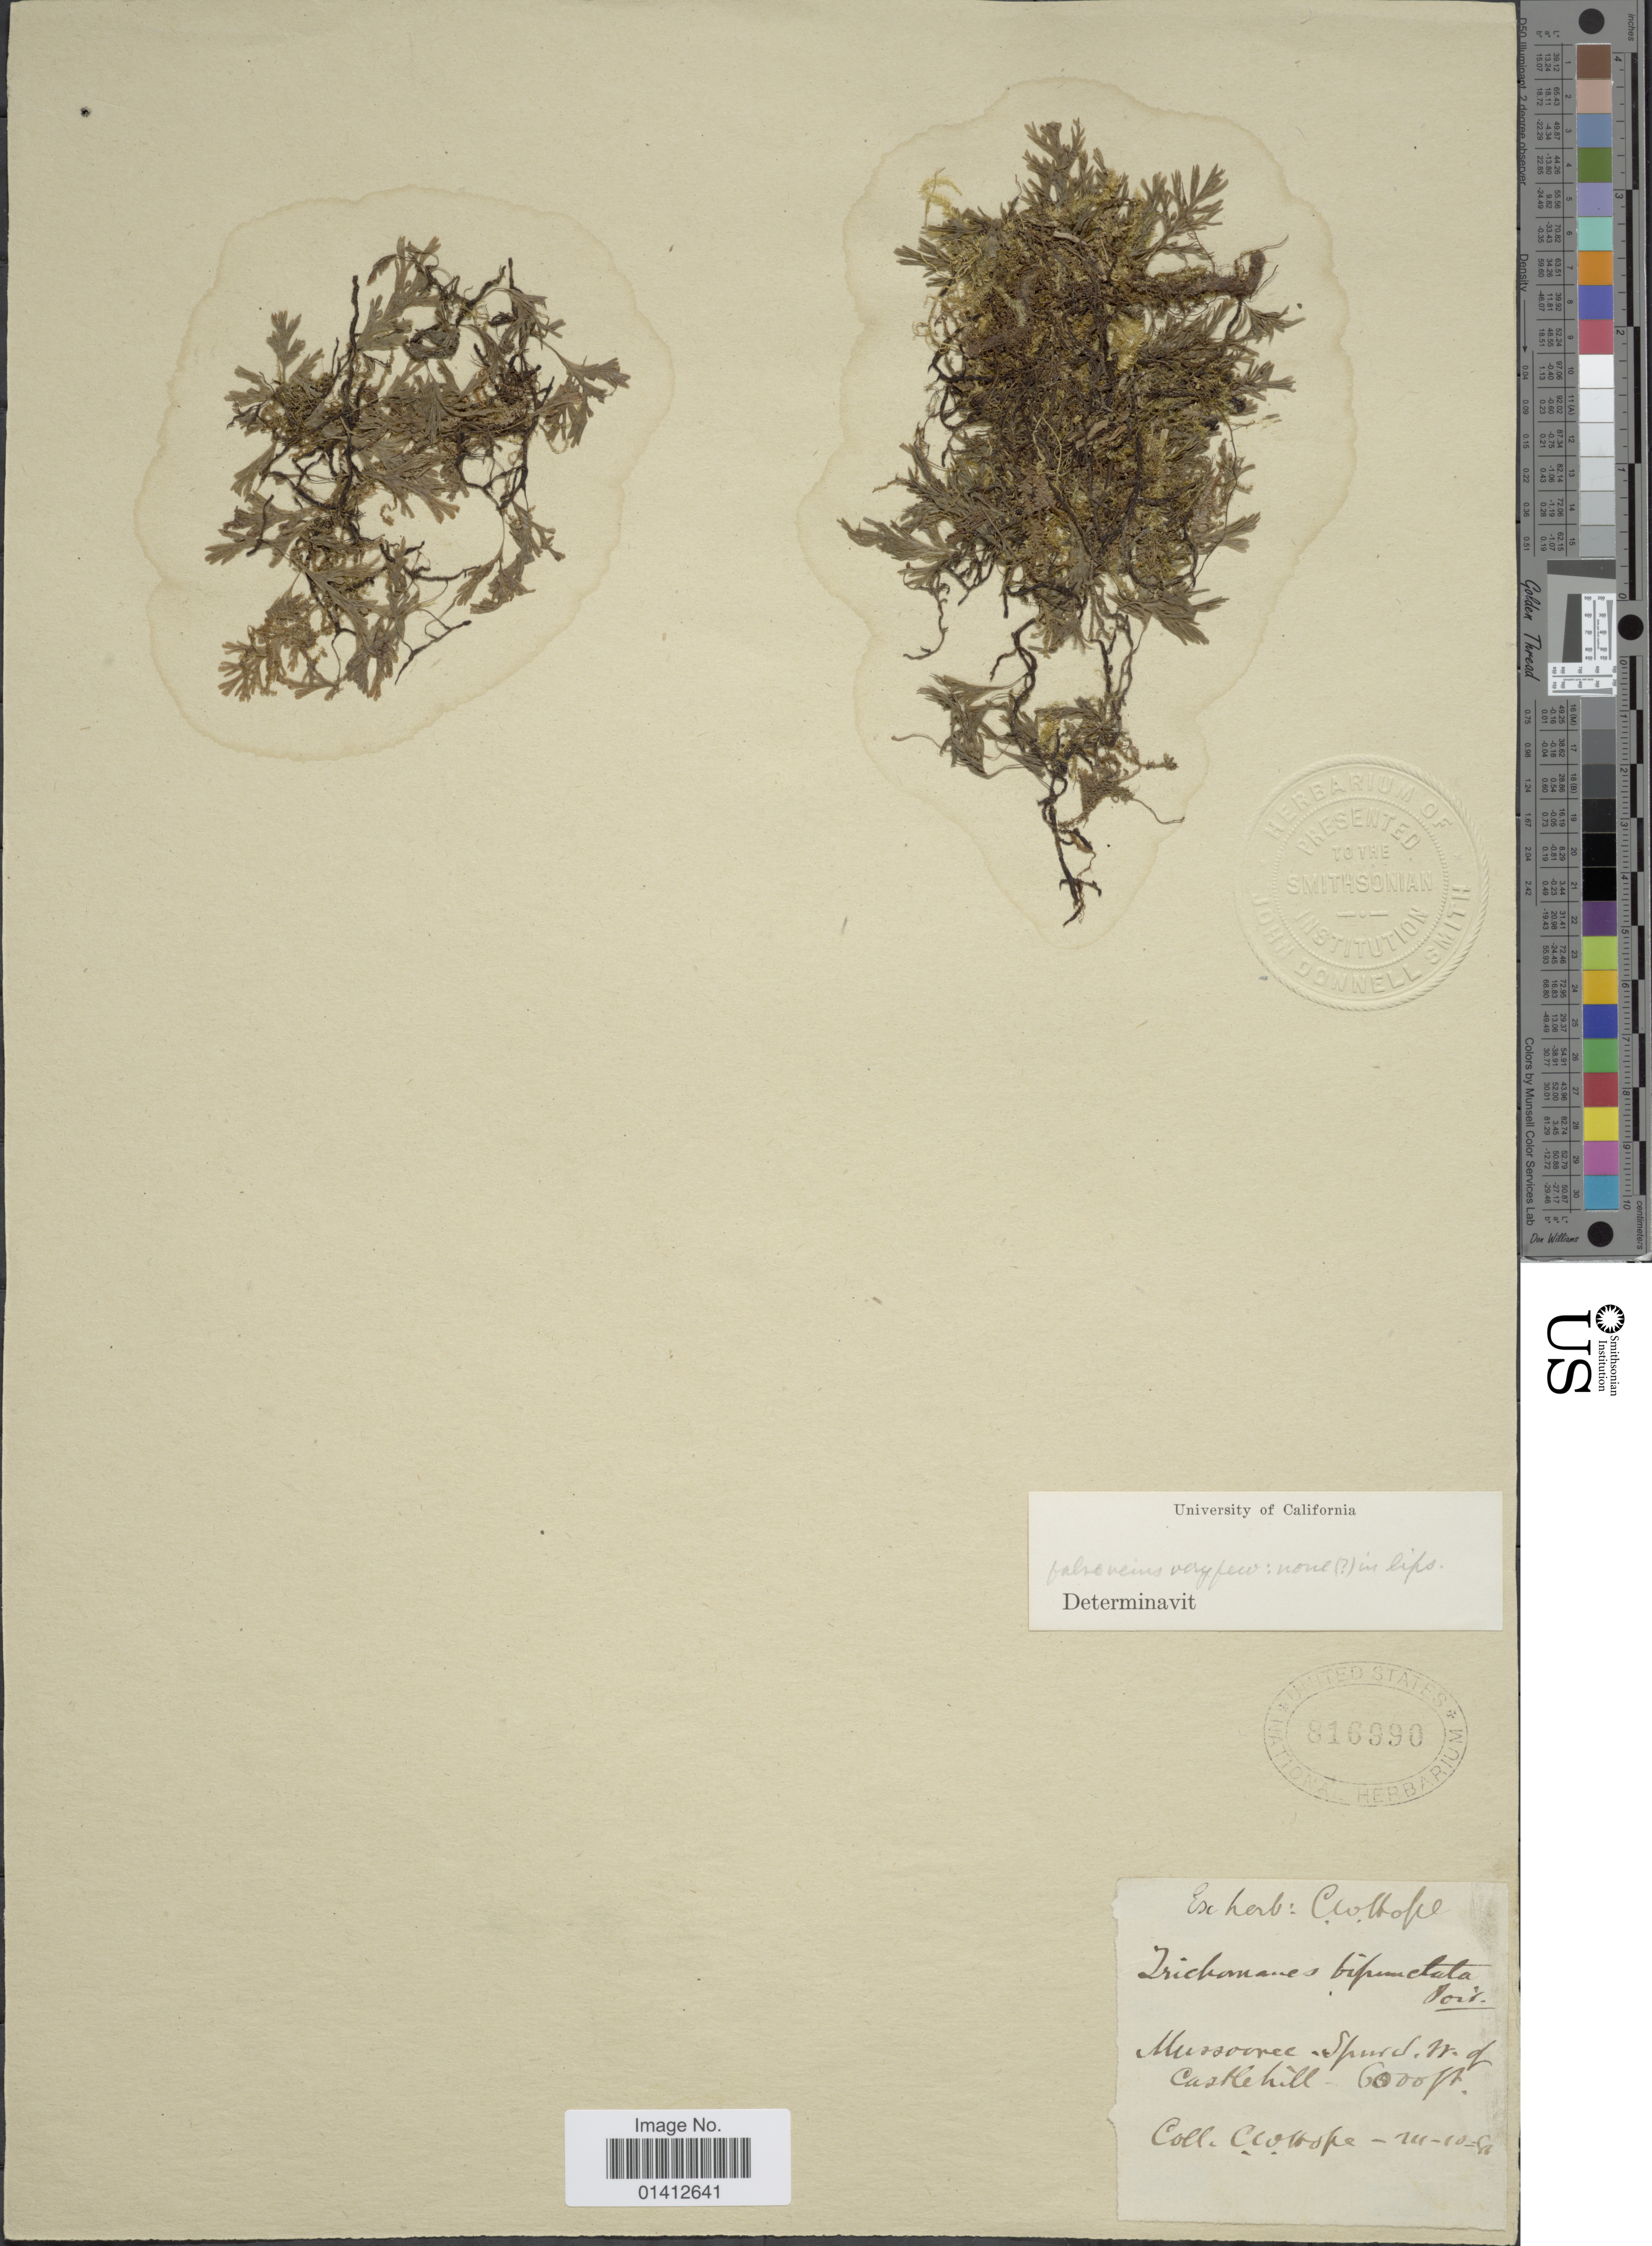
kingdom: Plantae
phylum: Tracheophyta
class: Polypodiopsida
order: Hymenophyllales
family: Hymenophyllaceae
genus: Crepidomanes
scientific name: Crepidomanes latealatum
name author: (Bosch) Copel.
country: India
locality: Mussooree Spurs W of Castle Hill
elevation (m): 1829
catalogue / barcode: US 816990